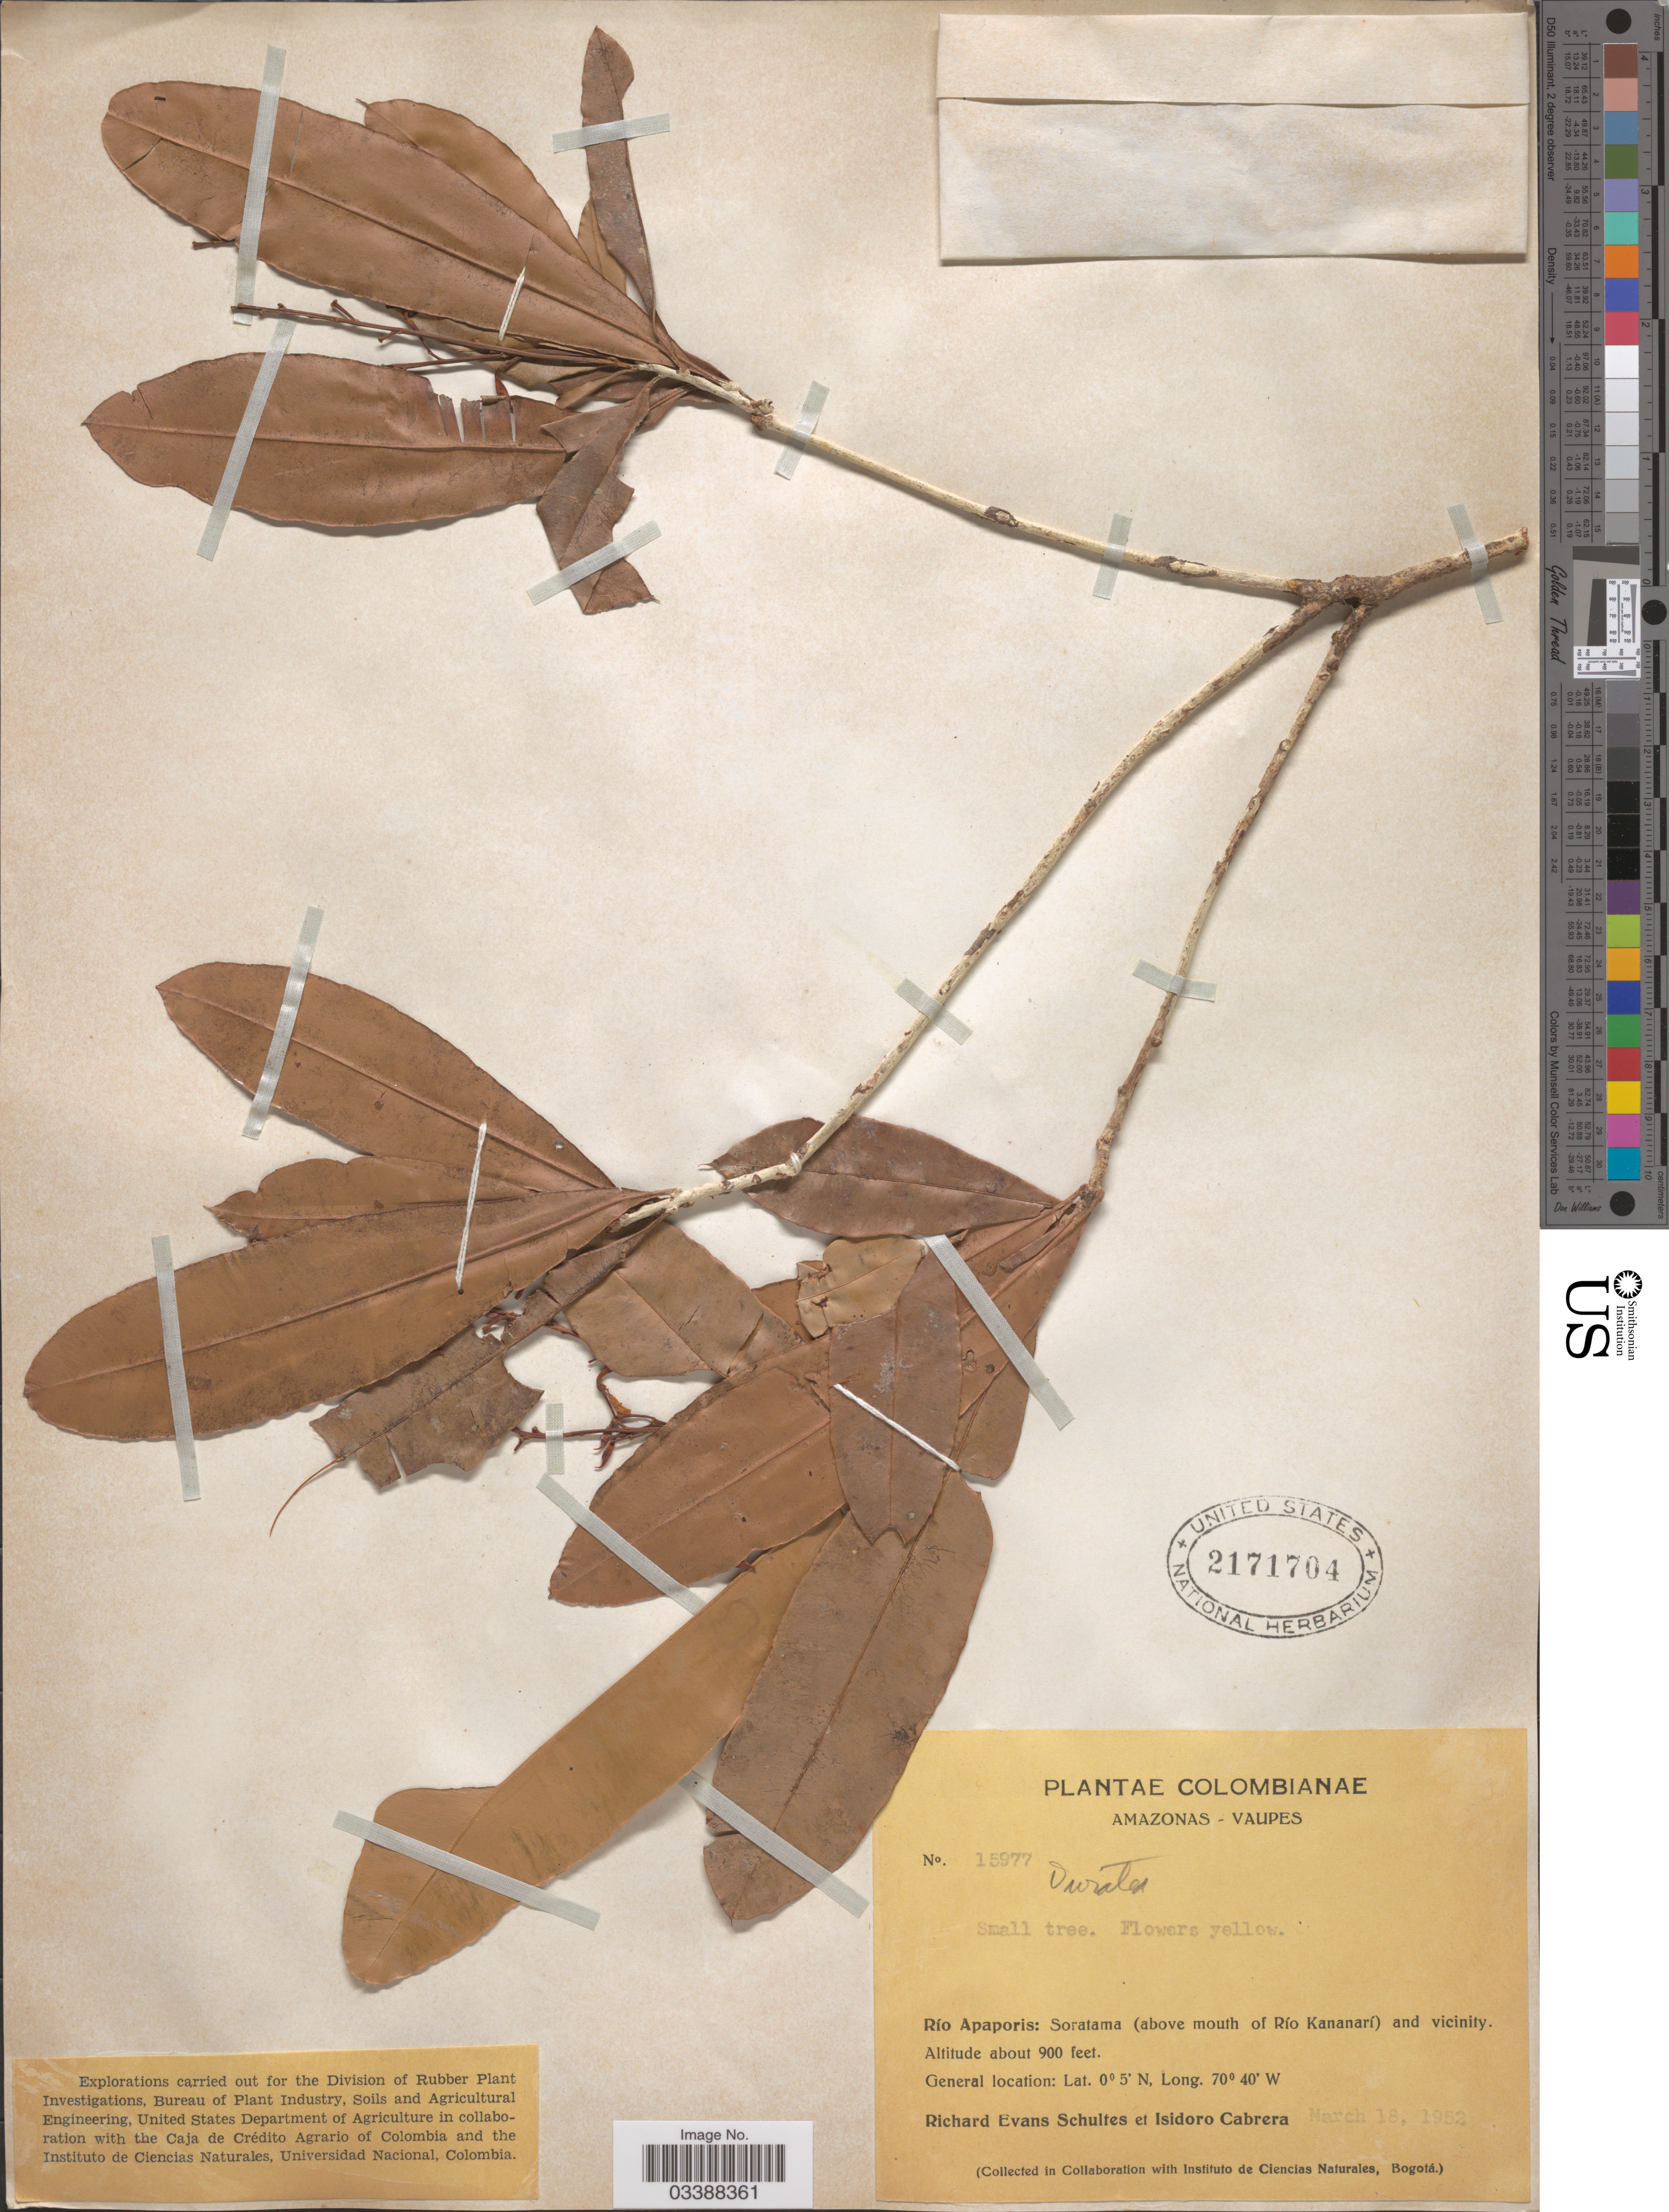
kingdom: Plantae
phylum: Tracheophyta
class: Magnoliopsida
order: Malpighiales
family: Ochnaceae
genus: Ouratea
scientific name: Ouratea sp.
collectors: R. E. Schultes & I. Cabrera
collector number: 15977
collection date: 1952-03-18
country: Colombia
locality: Amazonas - Vaupes. Río Apaporis: Soratama (above mouth of Río Kananarí) and vicinity.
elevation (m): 274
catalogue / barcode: US 2171704